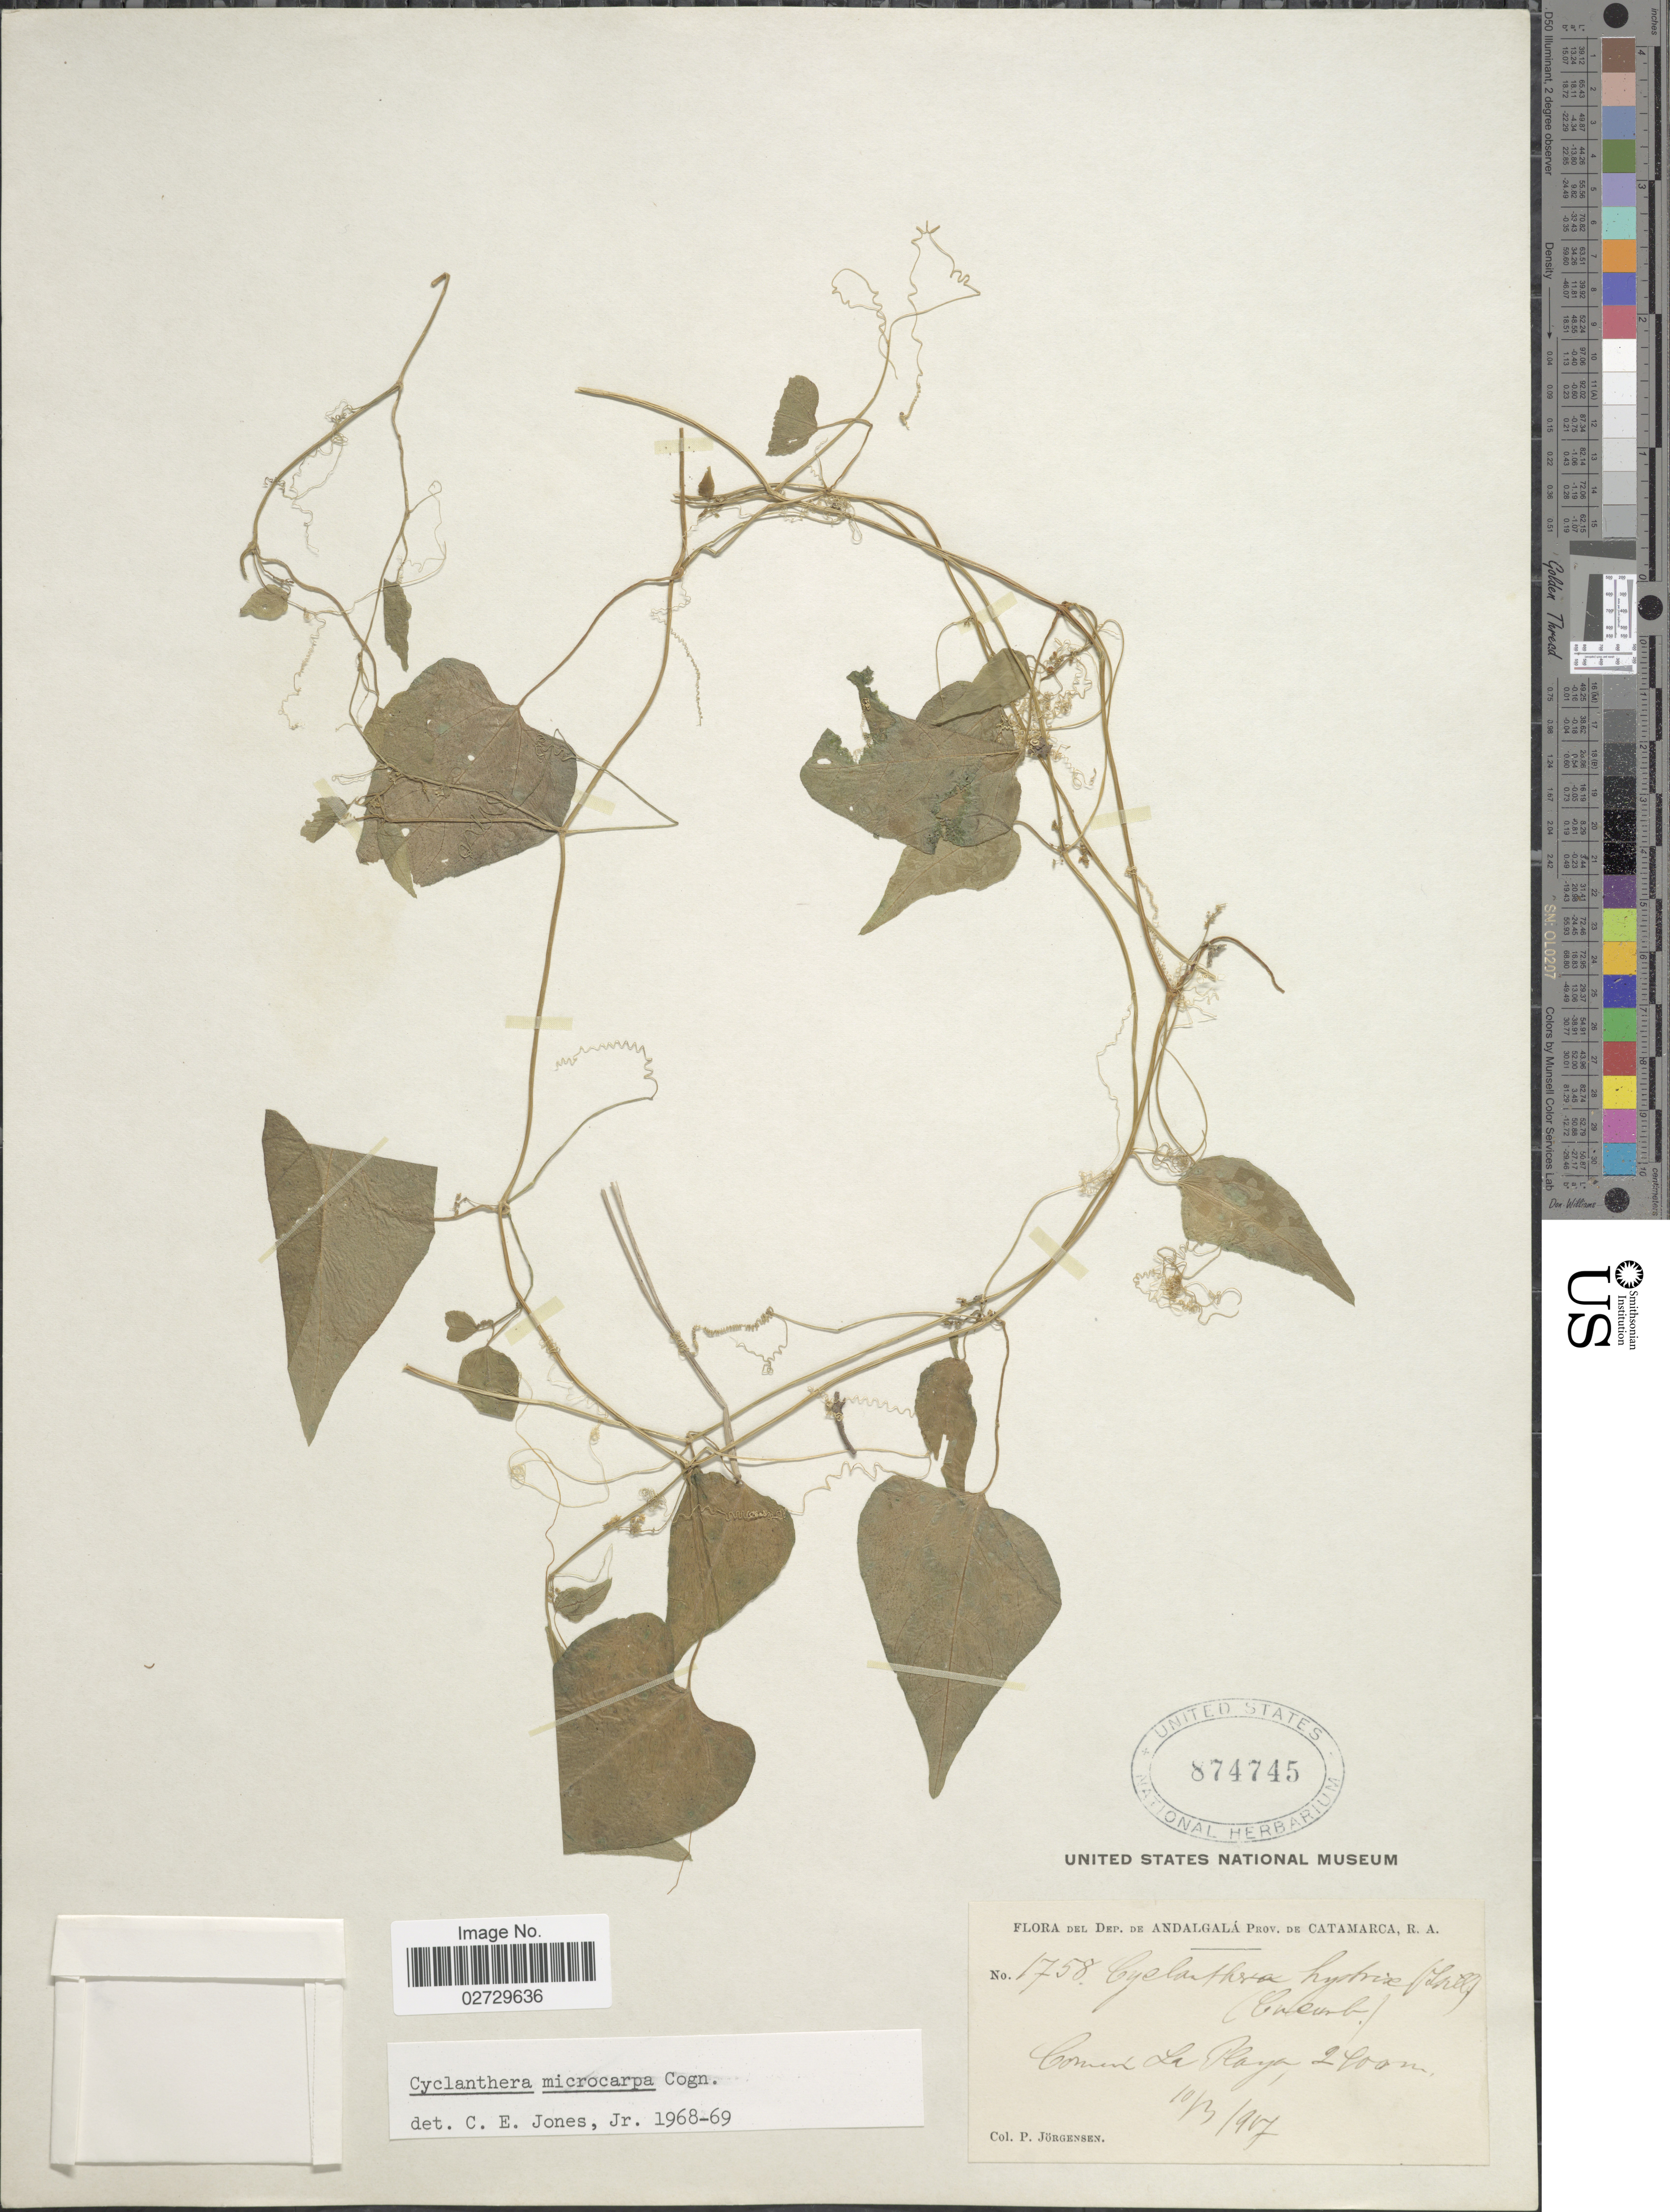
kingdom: Plantae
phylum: Tracheophyta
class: Magnoliopsida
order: Cucurbitales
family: Cucurbitaceae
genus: Cyclanthera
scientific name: Cyclanthera microcarpa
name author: Cogn.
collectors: P. Jörgensen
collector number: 1758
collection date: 1917-03-10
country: Argentina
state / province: Catamarca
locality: Dep. de Andagala, Prov. de Catamarca, R. A. Comun La Playa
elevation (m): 2400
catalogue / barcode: US 874745